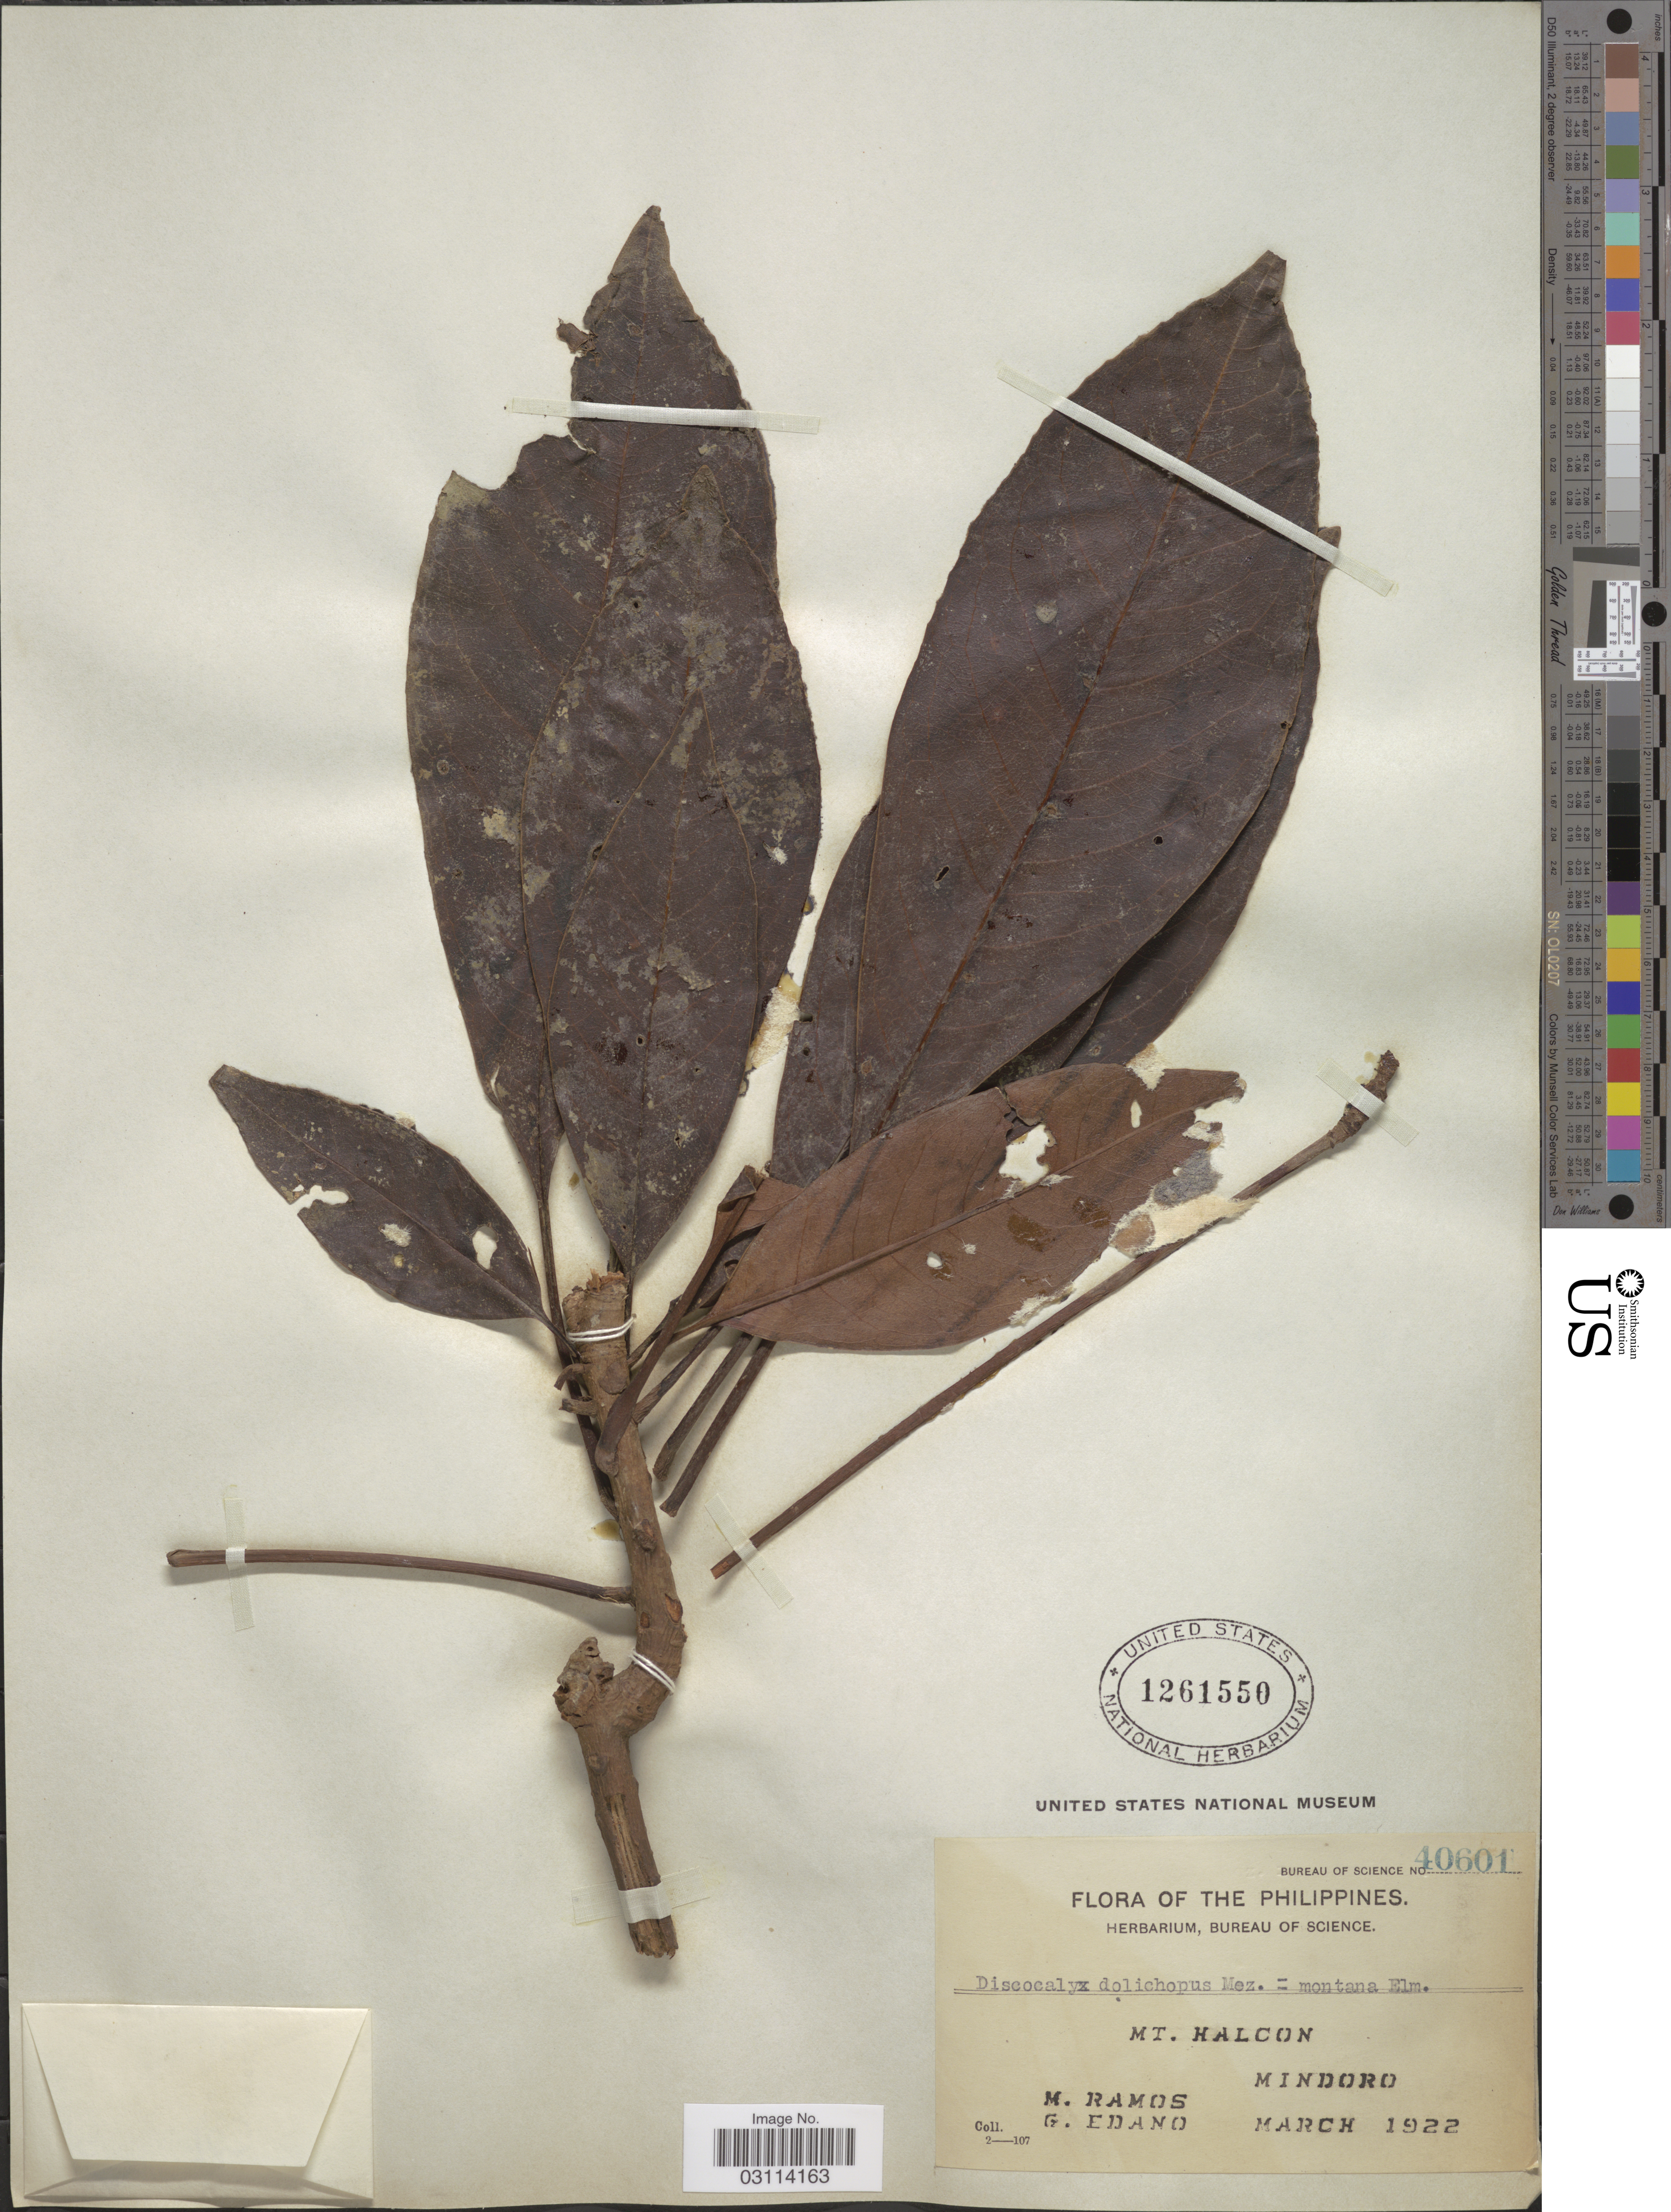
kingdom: Plantae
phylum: Tracheophyta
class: Magnoliopsida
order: Ericales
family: Primulaceae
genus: Discocalyx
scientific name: Discocalyx montana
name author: Elmer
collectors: M. Ramos & G. Edaño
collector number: Bureau of Science 40601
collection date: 1922-03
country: Philippines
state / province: Mimaropa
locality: Mt. Halcon, Mindoro.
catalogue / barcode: US 1261550